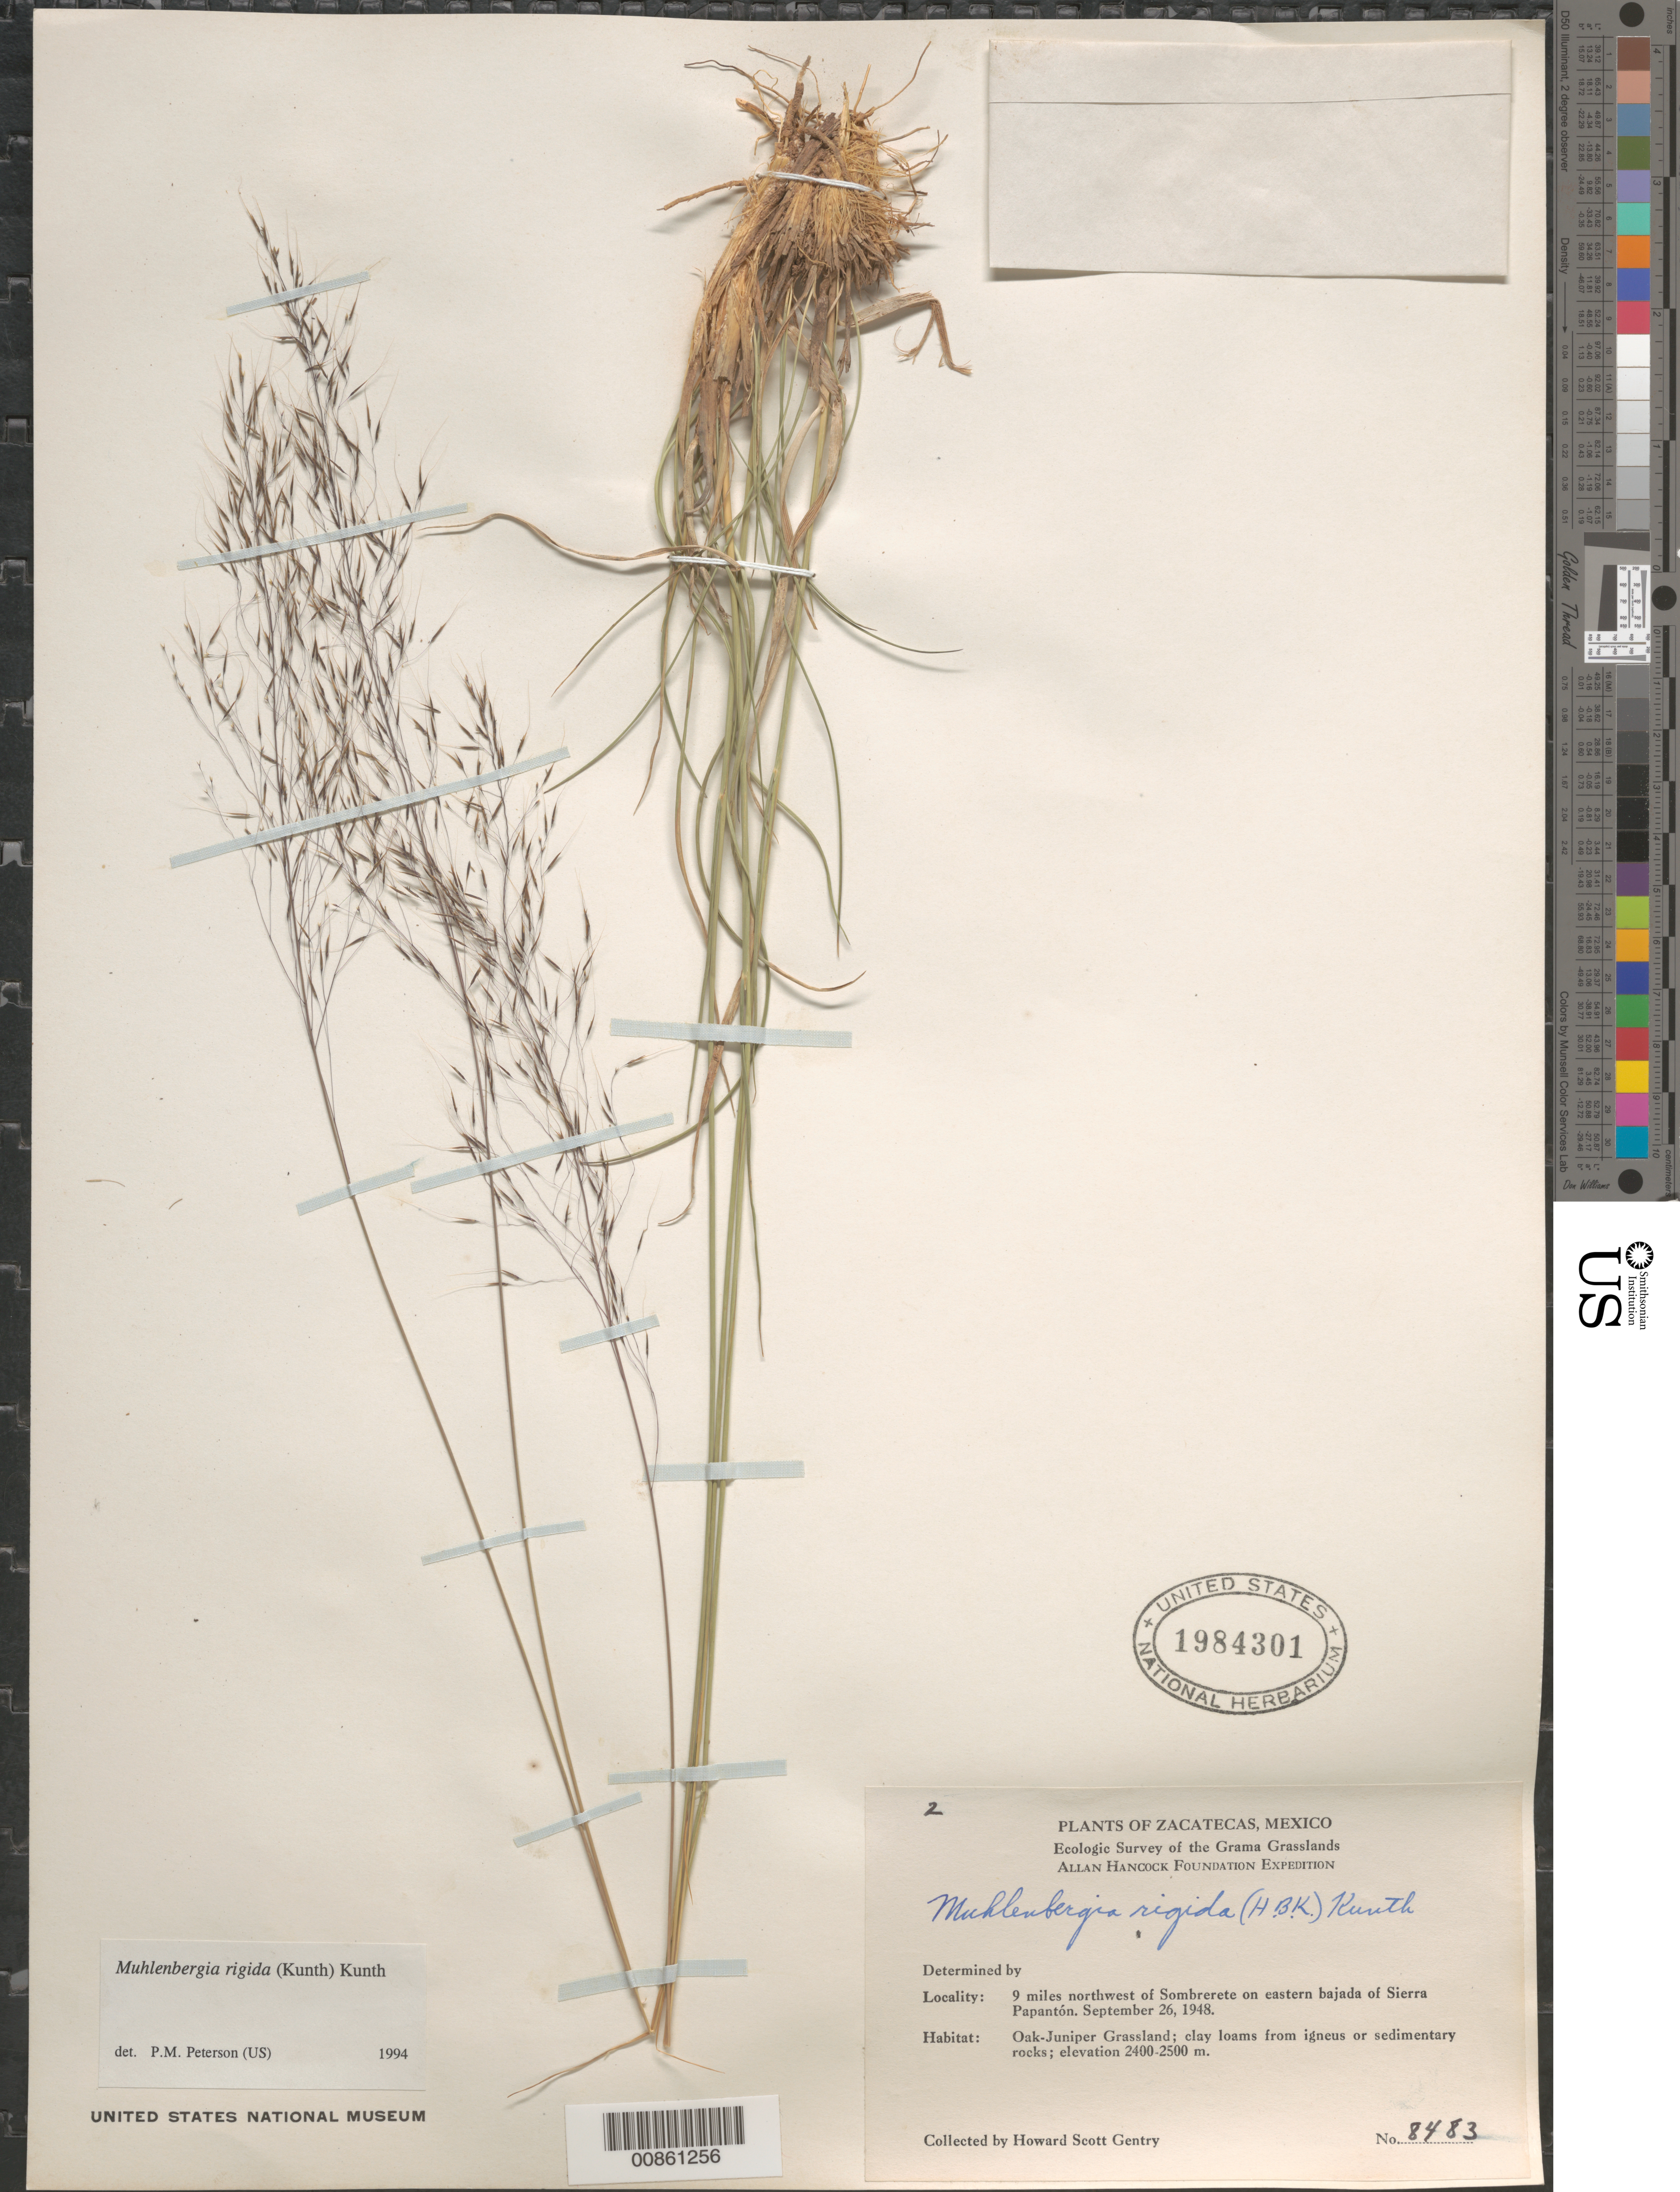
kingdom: Plantae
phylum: Tracheophyta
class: Liliopsida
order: Poales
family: Poaceae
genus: Muhlenbergia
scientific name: Muhlenbergia rigida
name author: (Kunth) Kunth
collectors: H. S. Gentry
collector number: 8483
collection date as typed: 26 Sep 1949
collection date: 1949-09-26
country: Mexico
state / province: Zacatecas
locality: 9 mi NW of Sombrerete on eastern bajada of Sierra Papanton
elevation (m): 2400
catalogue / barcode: US 1984301